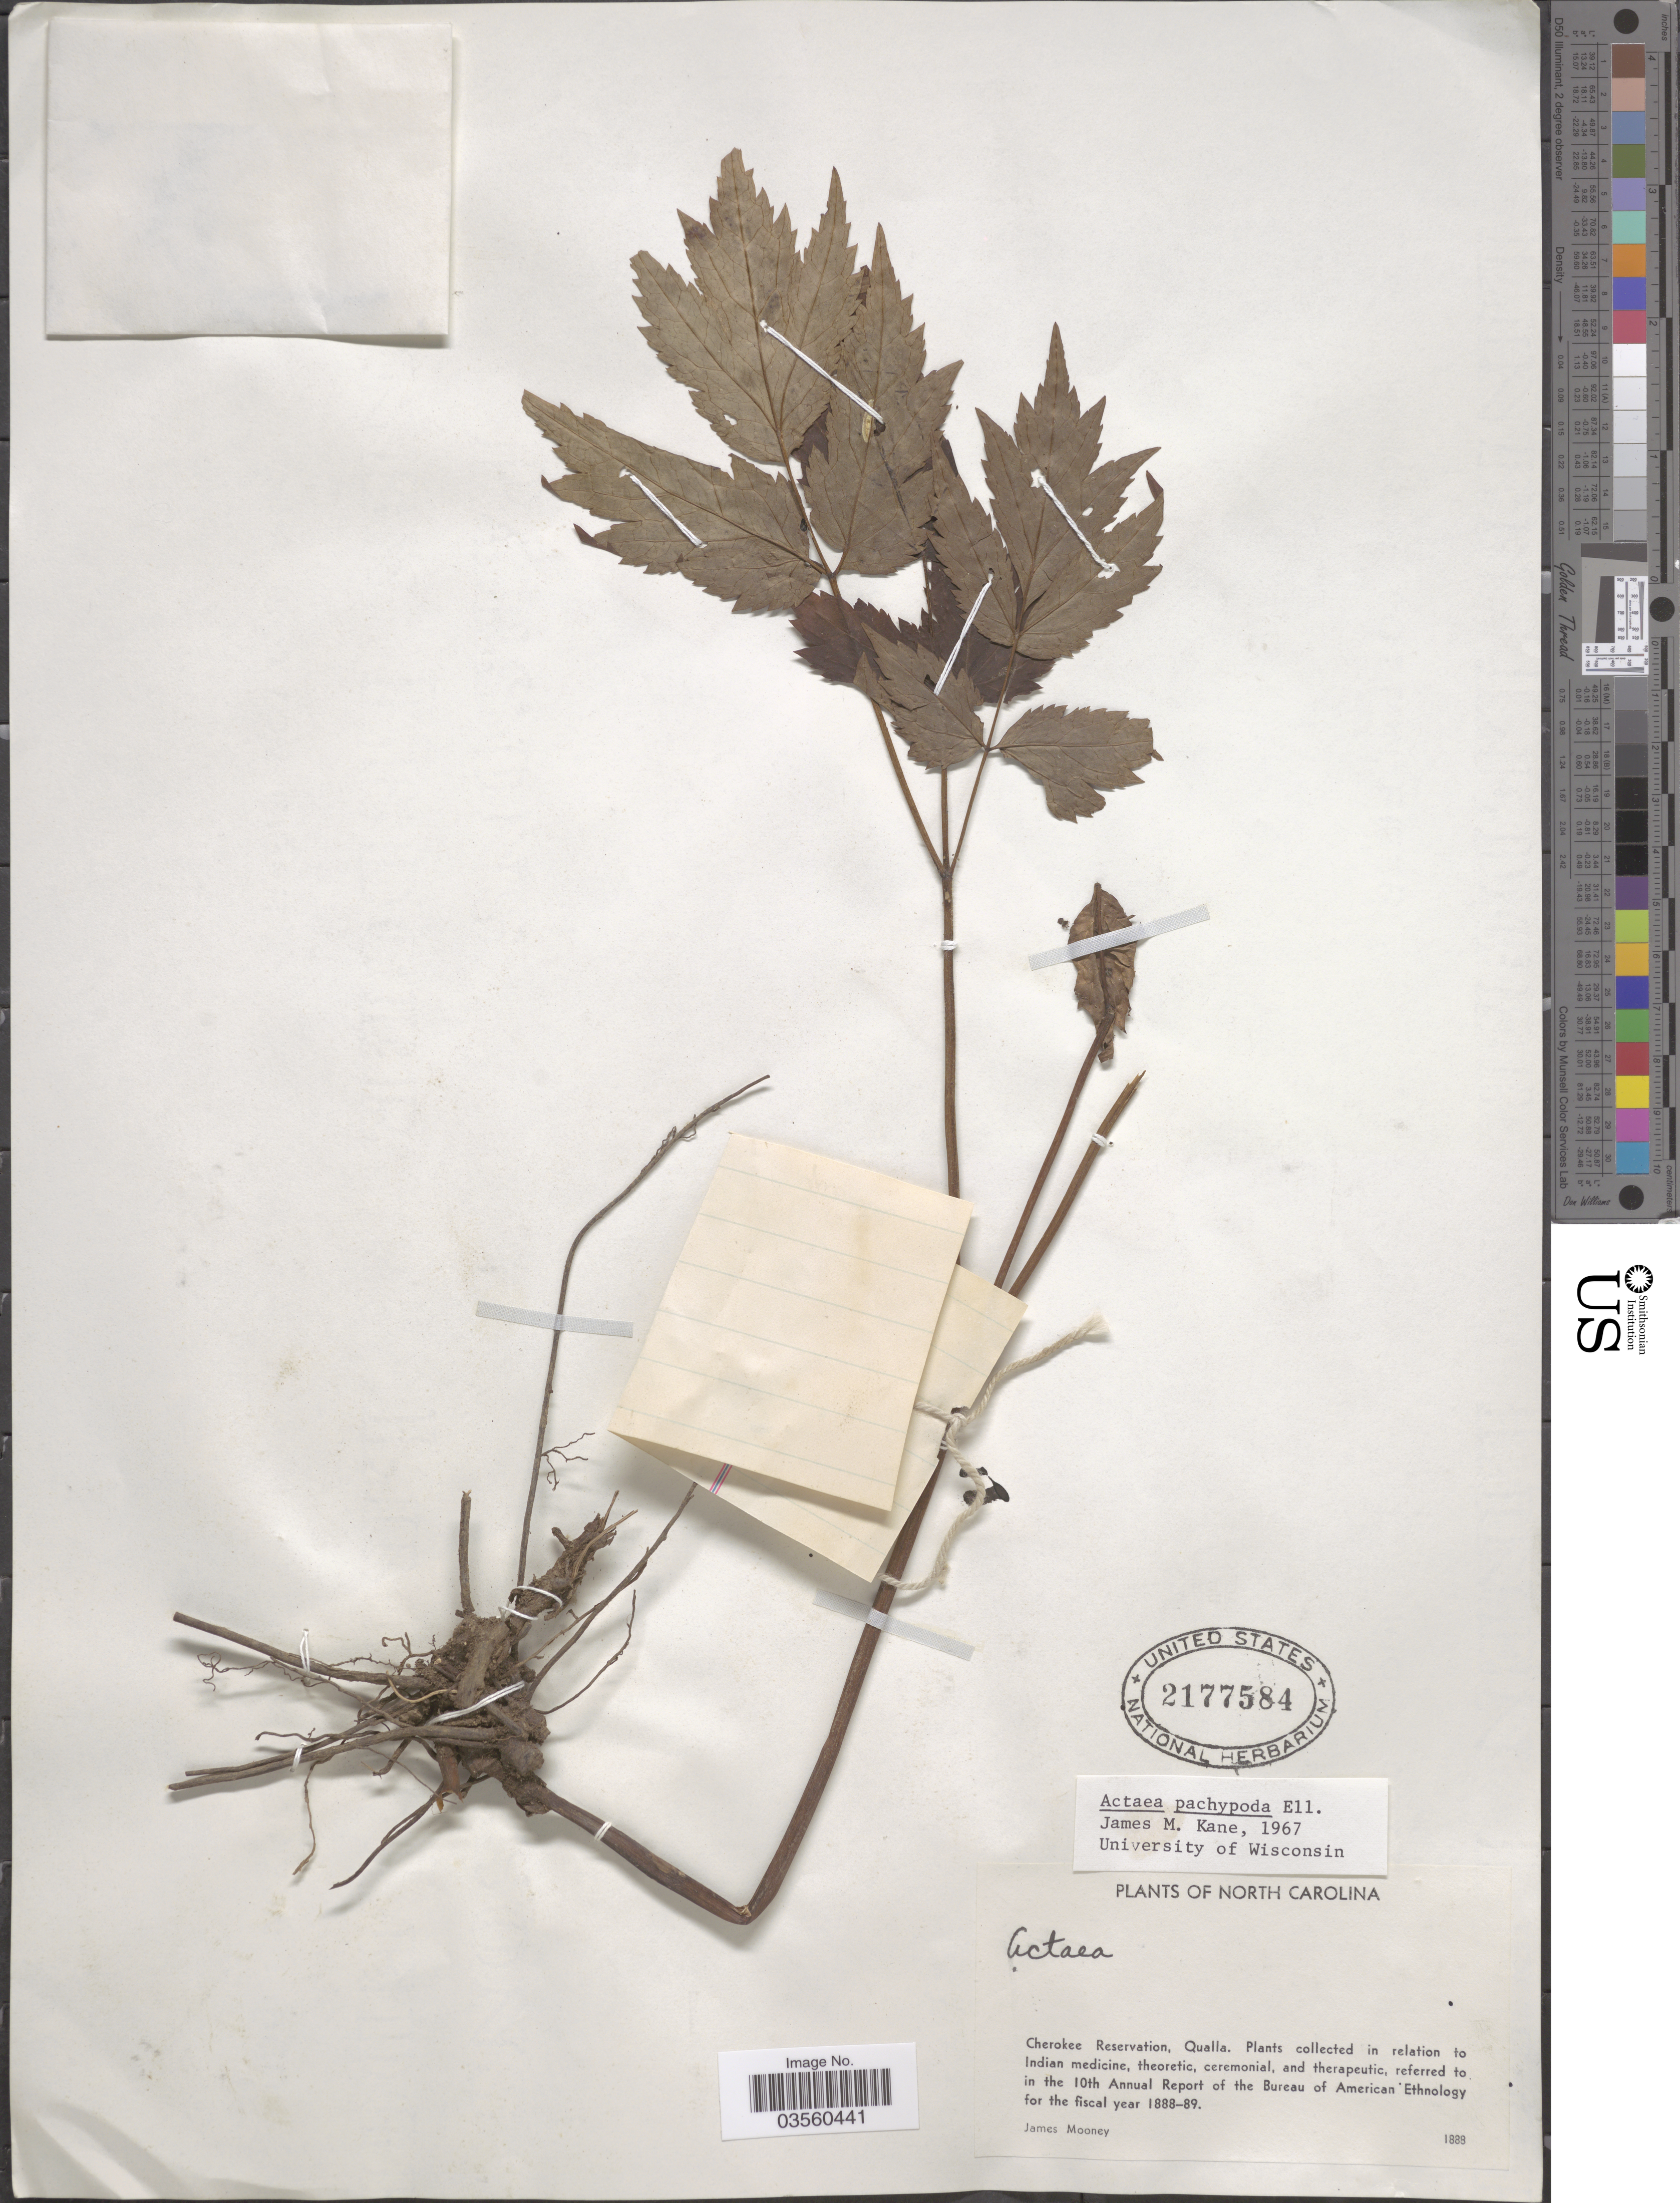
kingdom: Plantae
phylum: Tracheophyta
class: Magnoliopsida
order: Ranunculales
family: Ranunculaceae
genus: Actaea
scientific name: Actaea pachypoda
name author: Elliott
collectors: J. Mooney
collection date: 1888/1889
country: United States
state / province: North Carolina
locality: Cherokee Reservation, Qualla.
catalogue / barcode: US 2177584